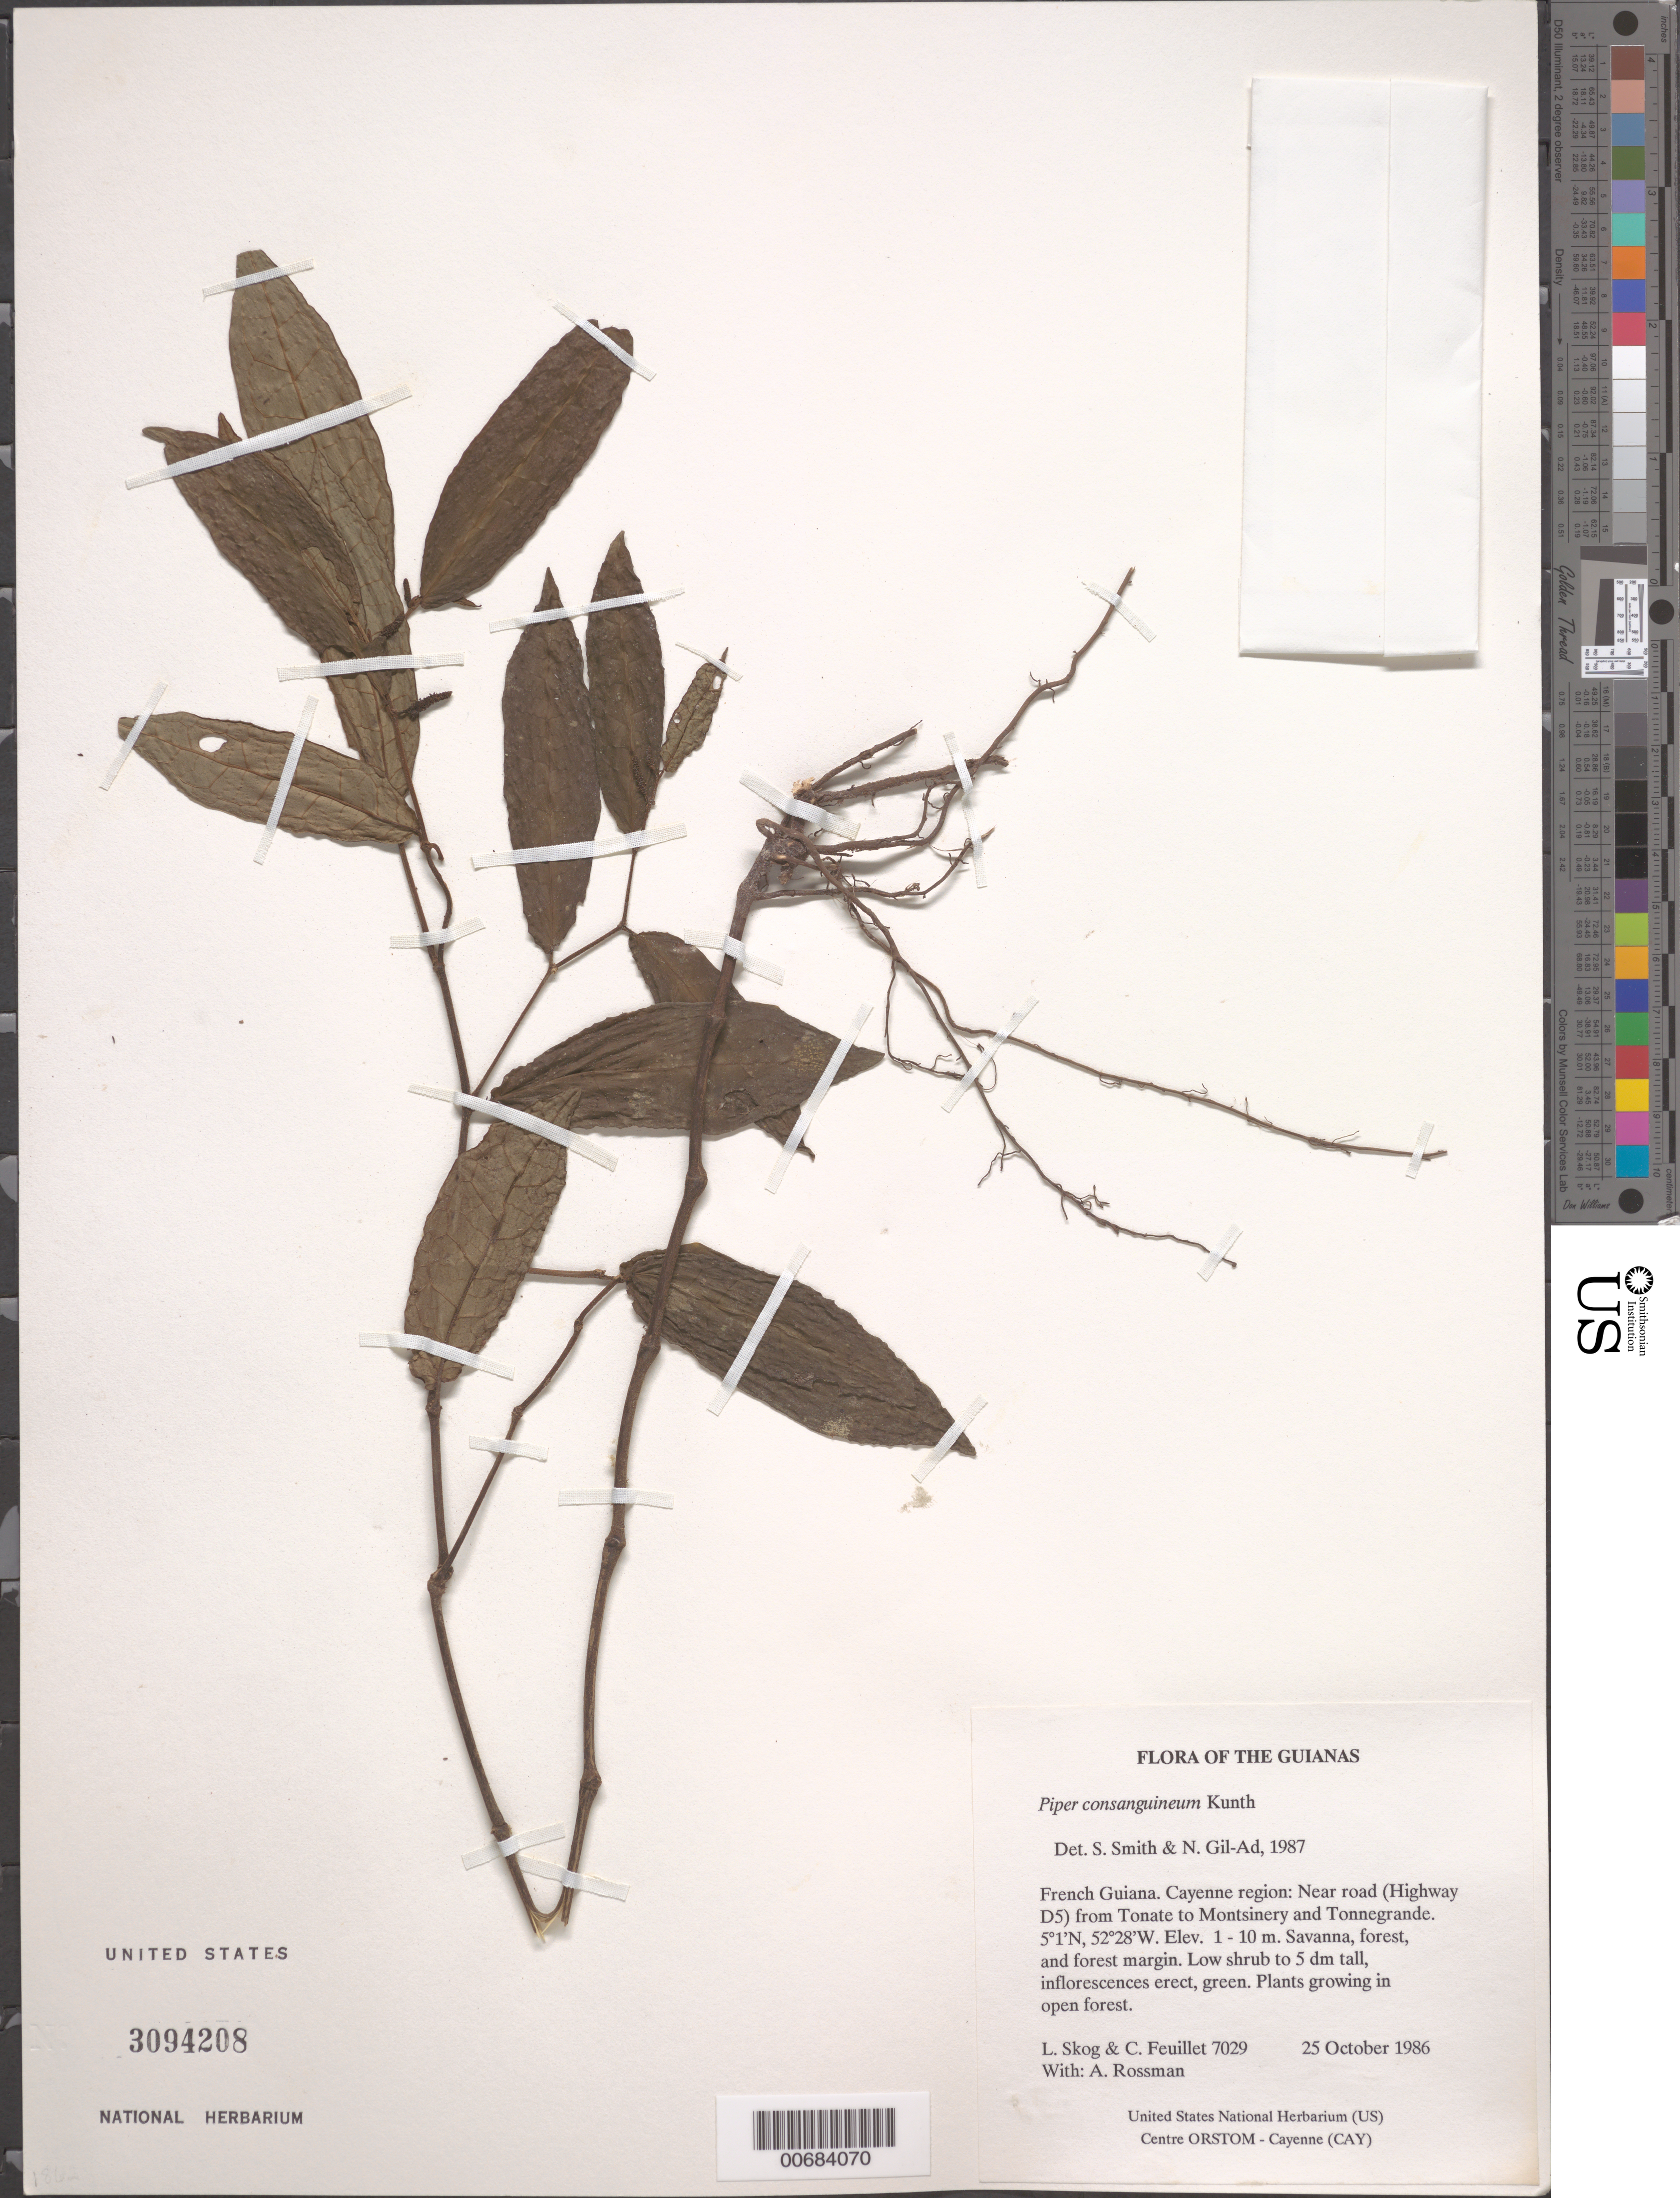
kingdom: Plantae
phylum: Tracheophyta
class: Magnoliopsida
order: Piperales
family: Piperaceae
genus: Piper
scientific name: Piper consanguineum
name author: Kunth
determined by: Gil-Ad, N. L.; Smith, S. F.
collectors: L. E. Skog, C. Feuillet & A. Rossman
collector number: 7029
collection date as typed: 25 October 1986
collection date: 1986-10-25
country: French Guiana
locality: Cayenne. Near road (Highway D5) from Tonate to Montsinery and Tonnegrande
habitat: Savanna, forest, and forest margin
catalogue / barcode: US 3094208